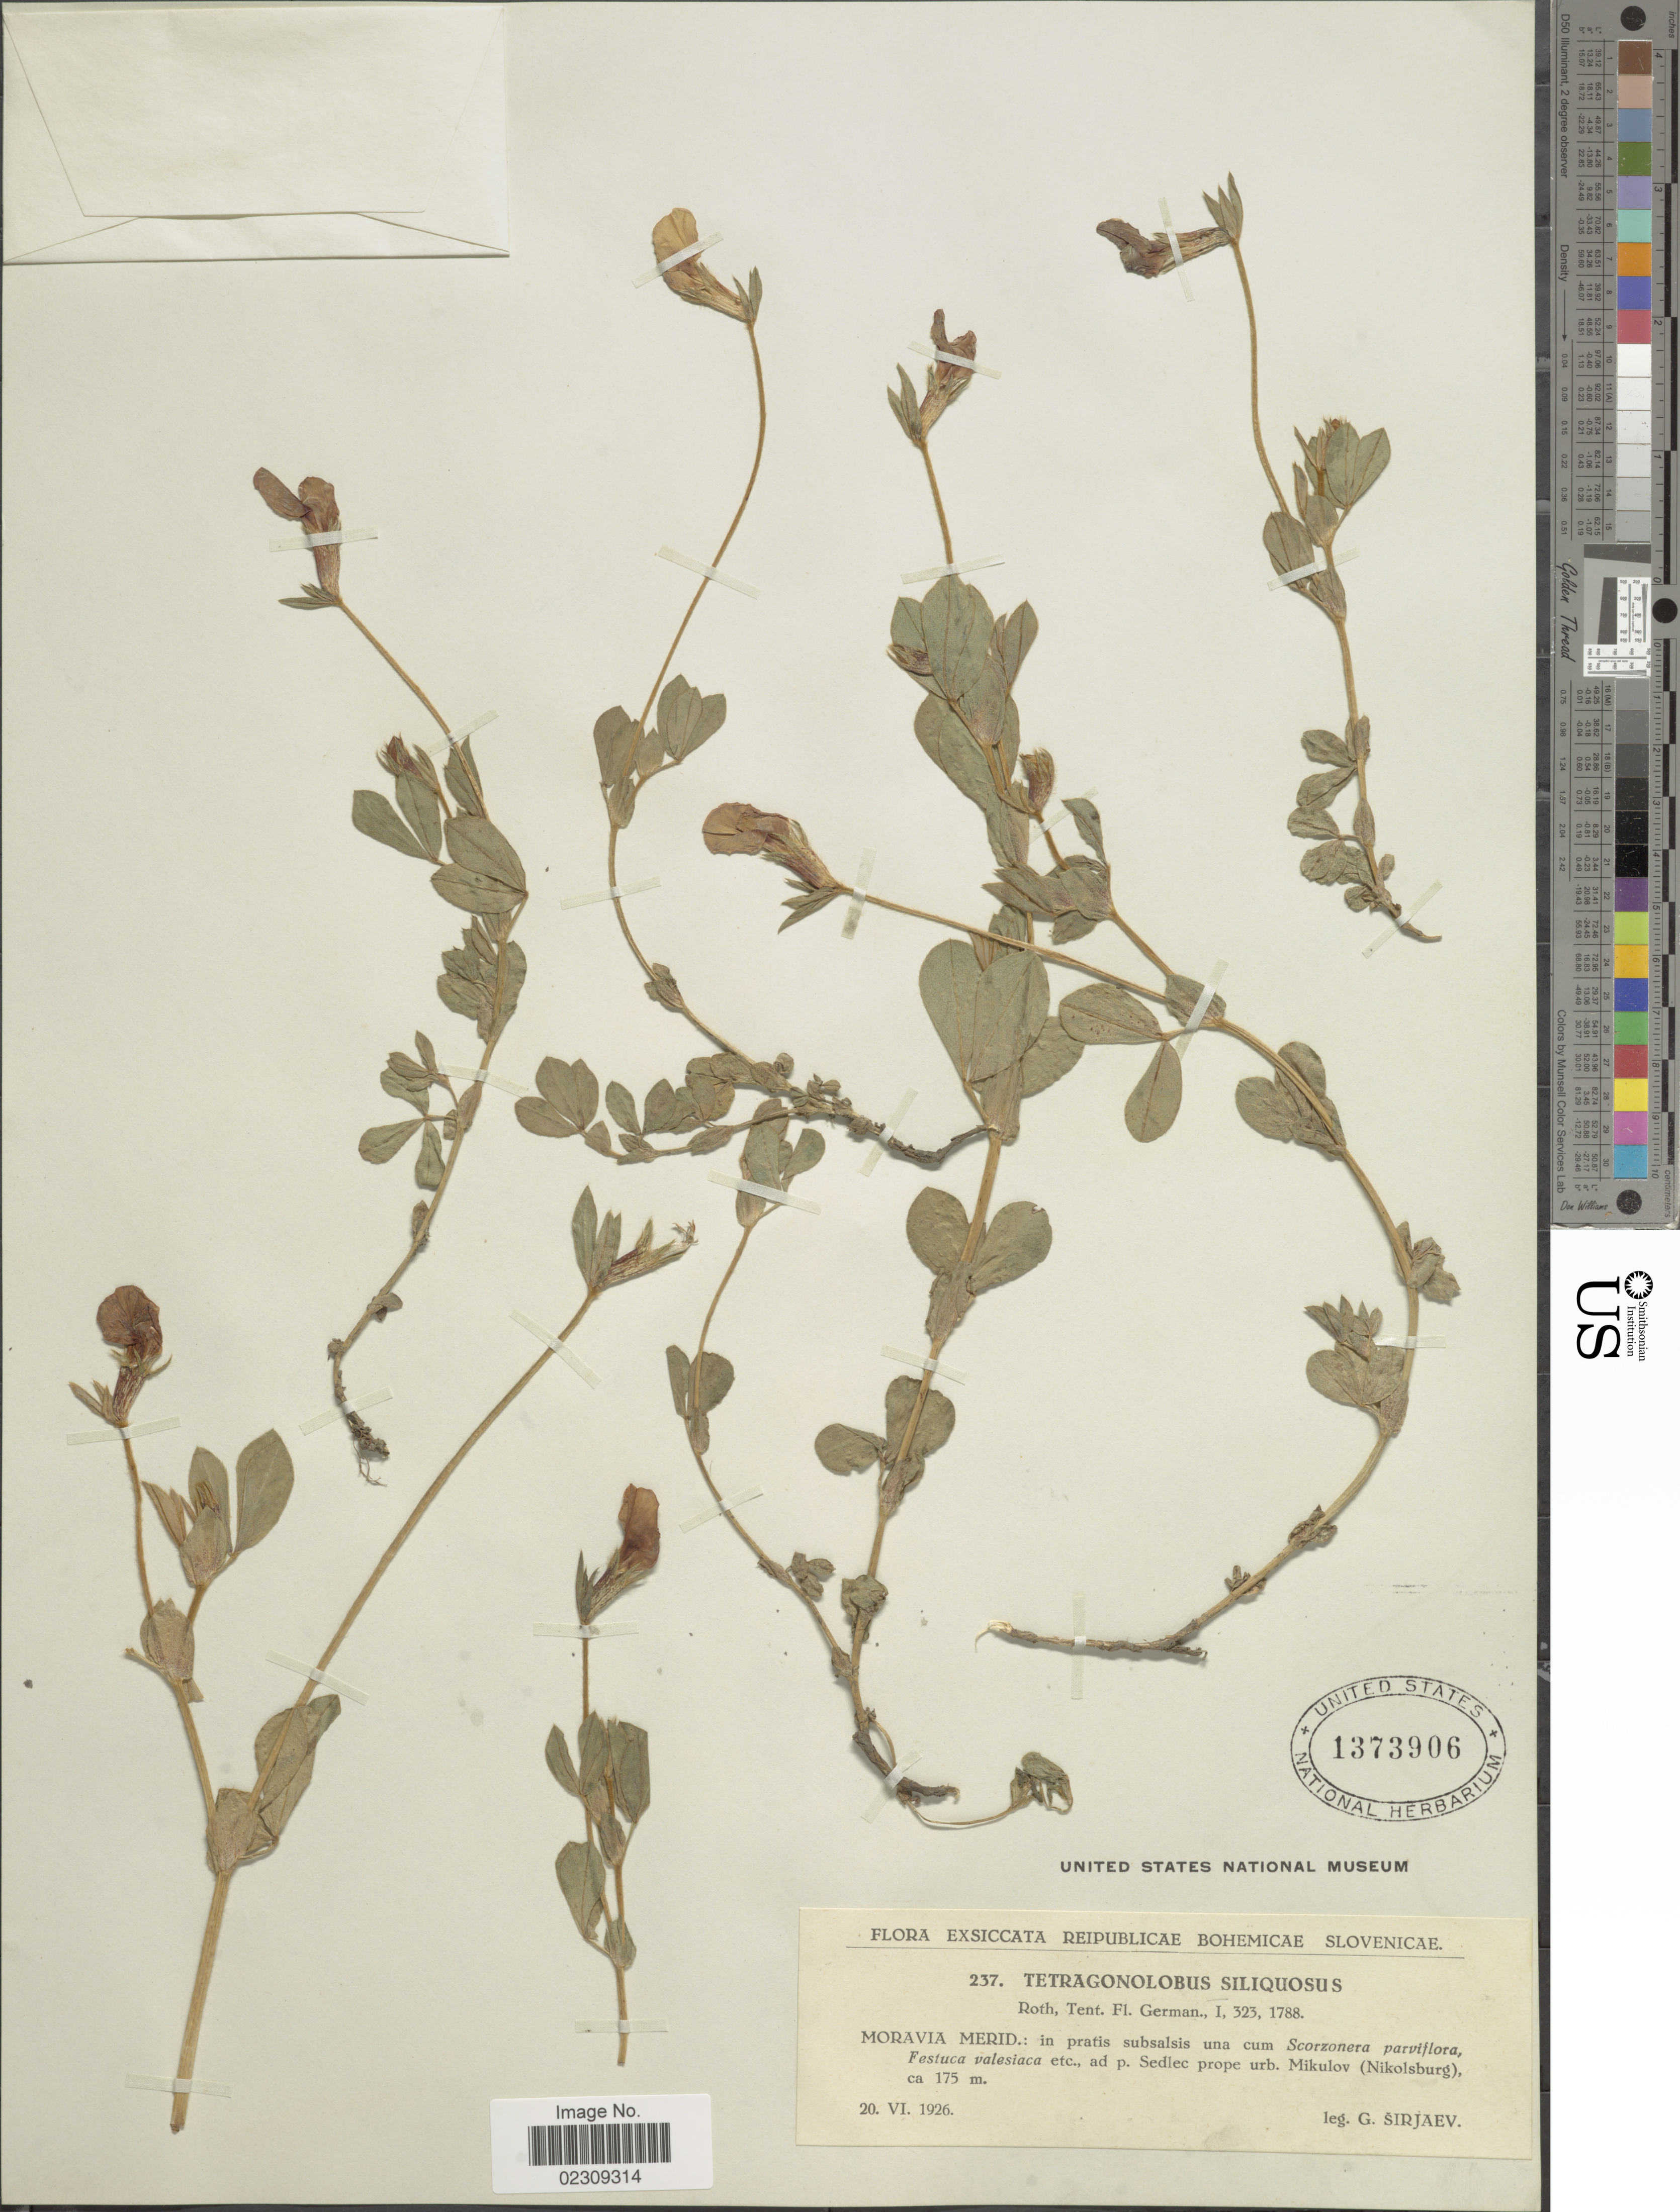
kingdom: Plantae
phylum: Tracheophyta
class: Magnoliopsida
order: Fabales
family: Fabaceae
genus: Tetragonolobus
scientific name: Tetragonolobus siliquosus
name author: Roth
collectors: G. Širjaev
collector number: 237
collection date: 1926-06-20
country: Czechia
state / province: Moravian-Silesian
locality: Reipublicae Bohemicae Slovenicae, Moravia Merid: in pratis subsalsis una cum Scorzonera parviflora Fesruca valesiaca etc., ad p. Sedlec prope urb. Mikulov (Nikolsburg)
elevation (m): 175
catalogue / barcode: US 1373906